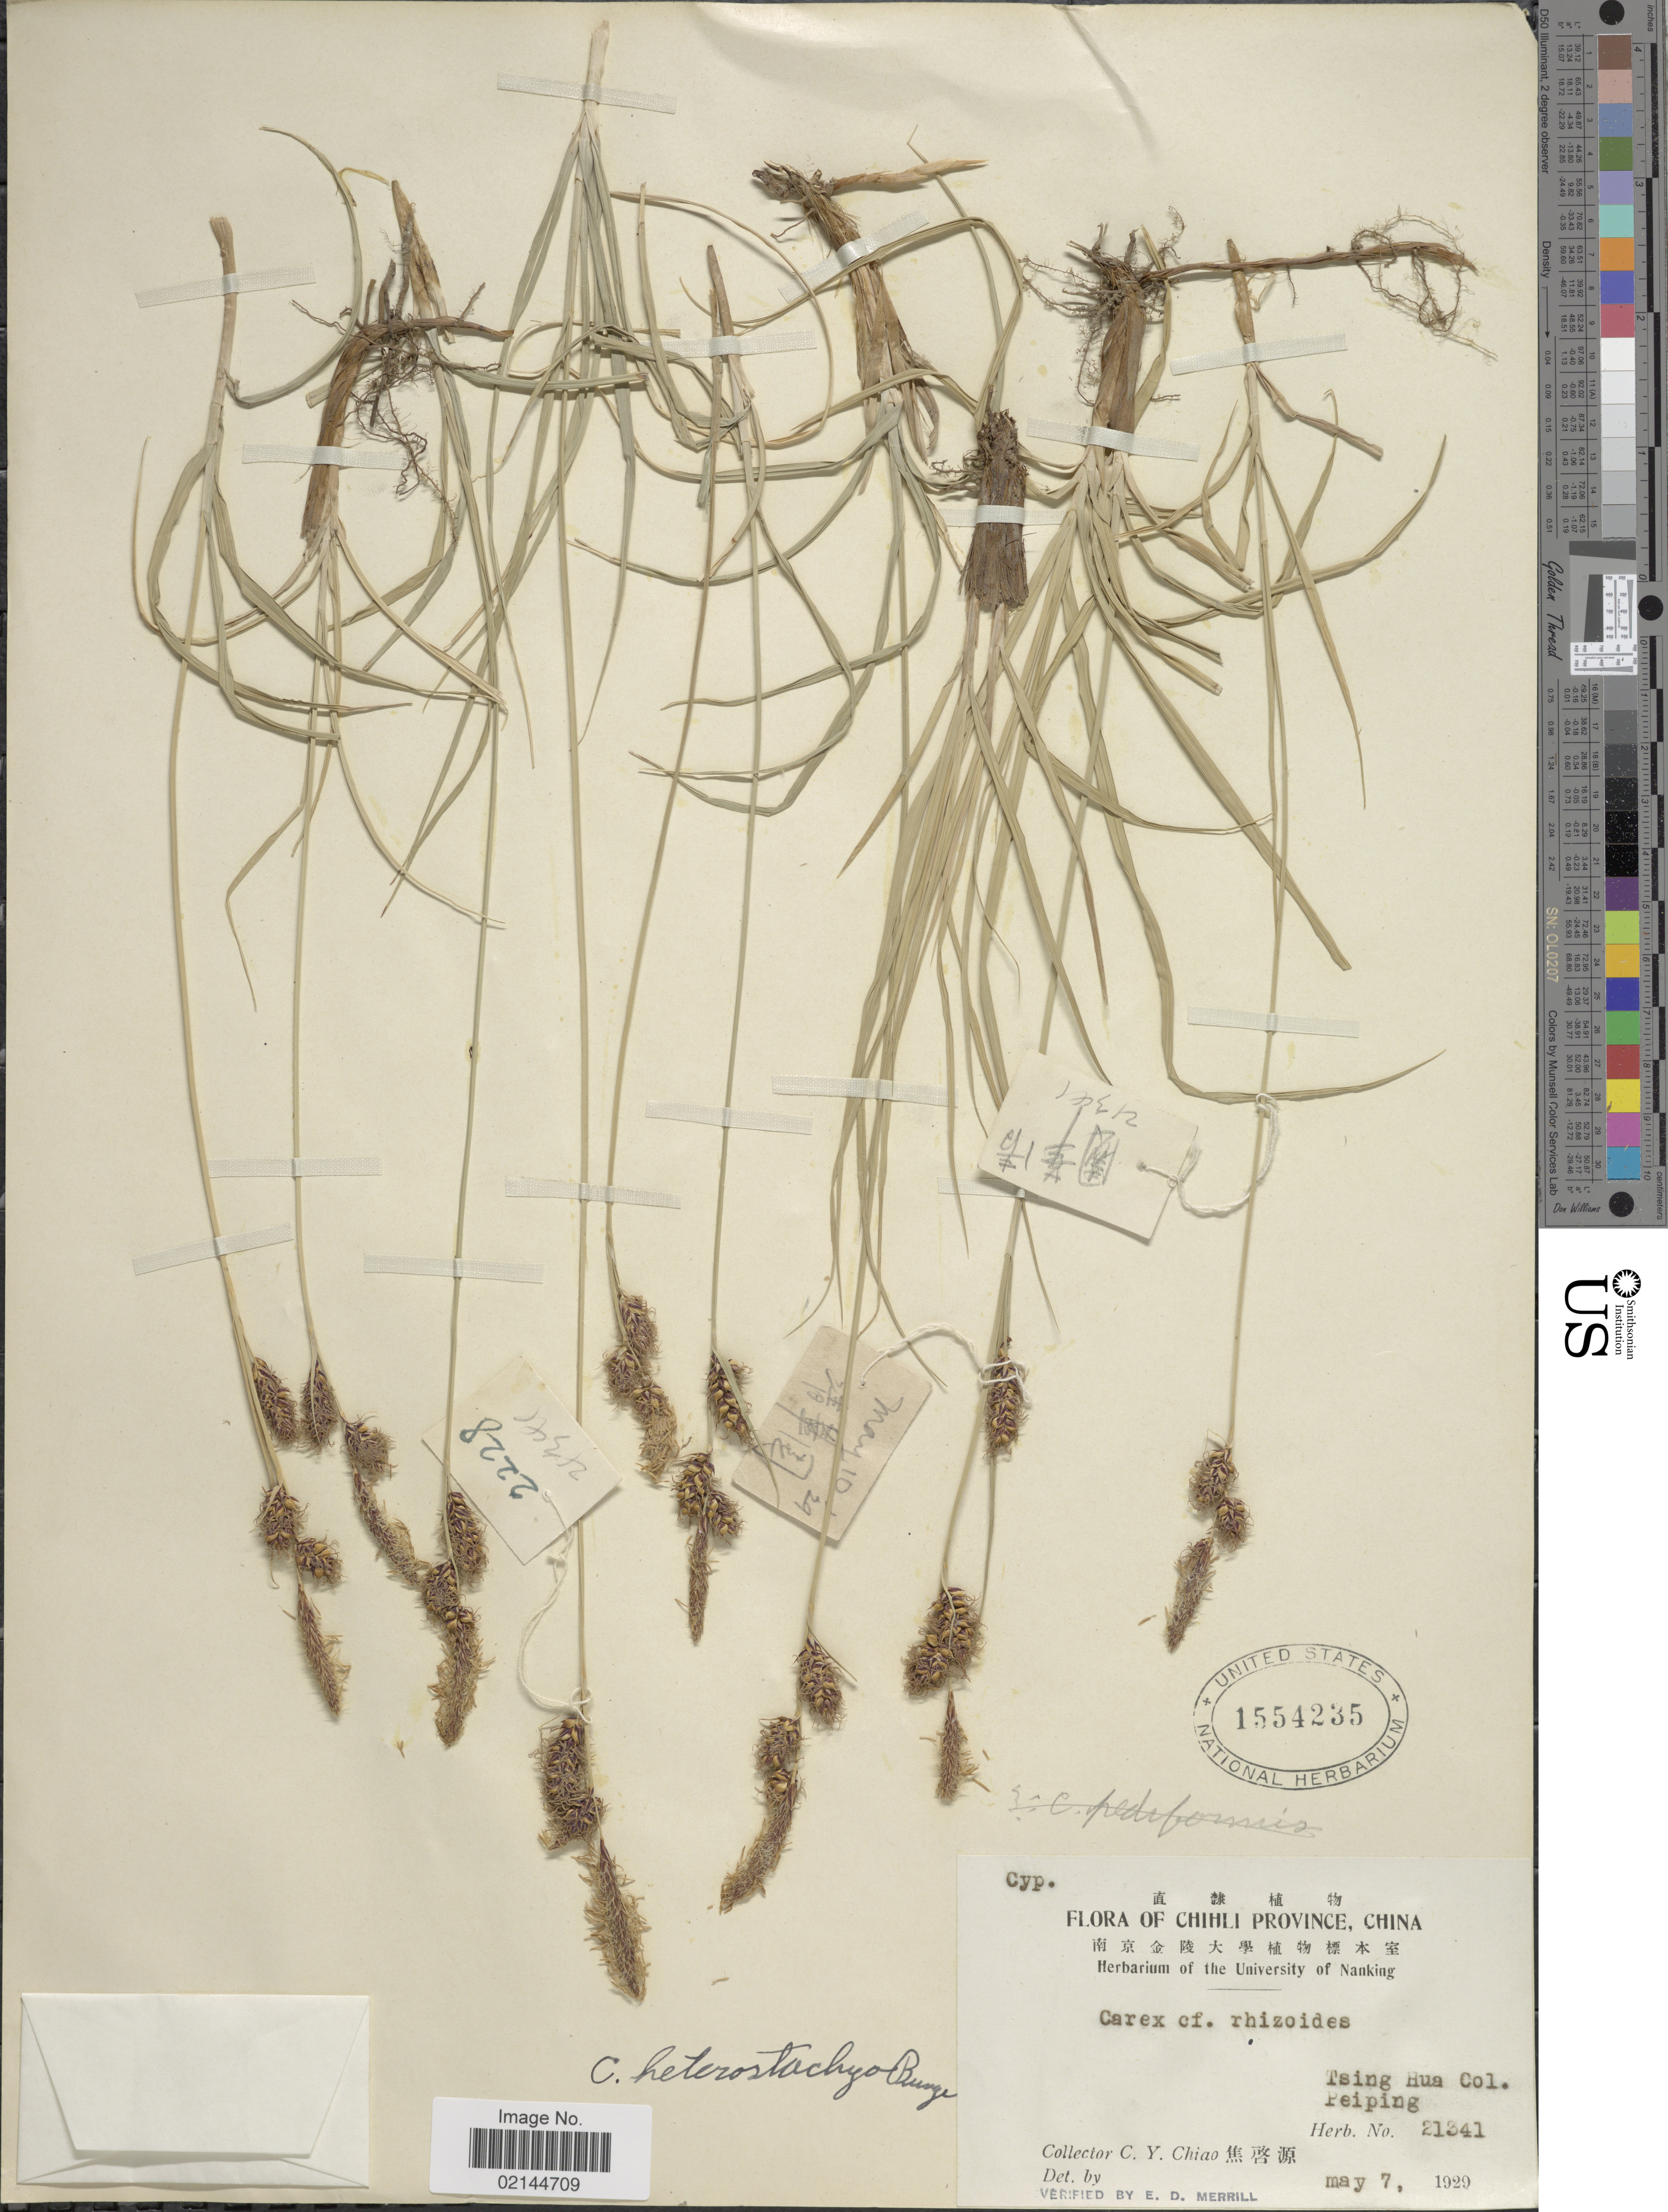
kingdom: Plantae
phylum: Tracheophyta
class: Liliopsida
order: Poales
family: Cyperaceae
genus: Carex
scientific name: Carex heterostachya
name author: Bunge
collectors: C. Y. Chiao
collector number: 21341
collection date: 1929-05-07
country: China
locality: Chihli Province. Tsing Hua Col. Peiping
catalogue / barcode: US 1554235